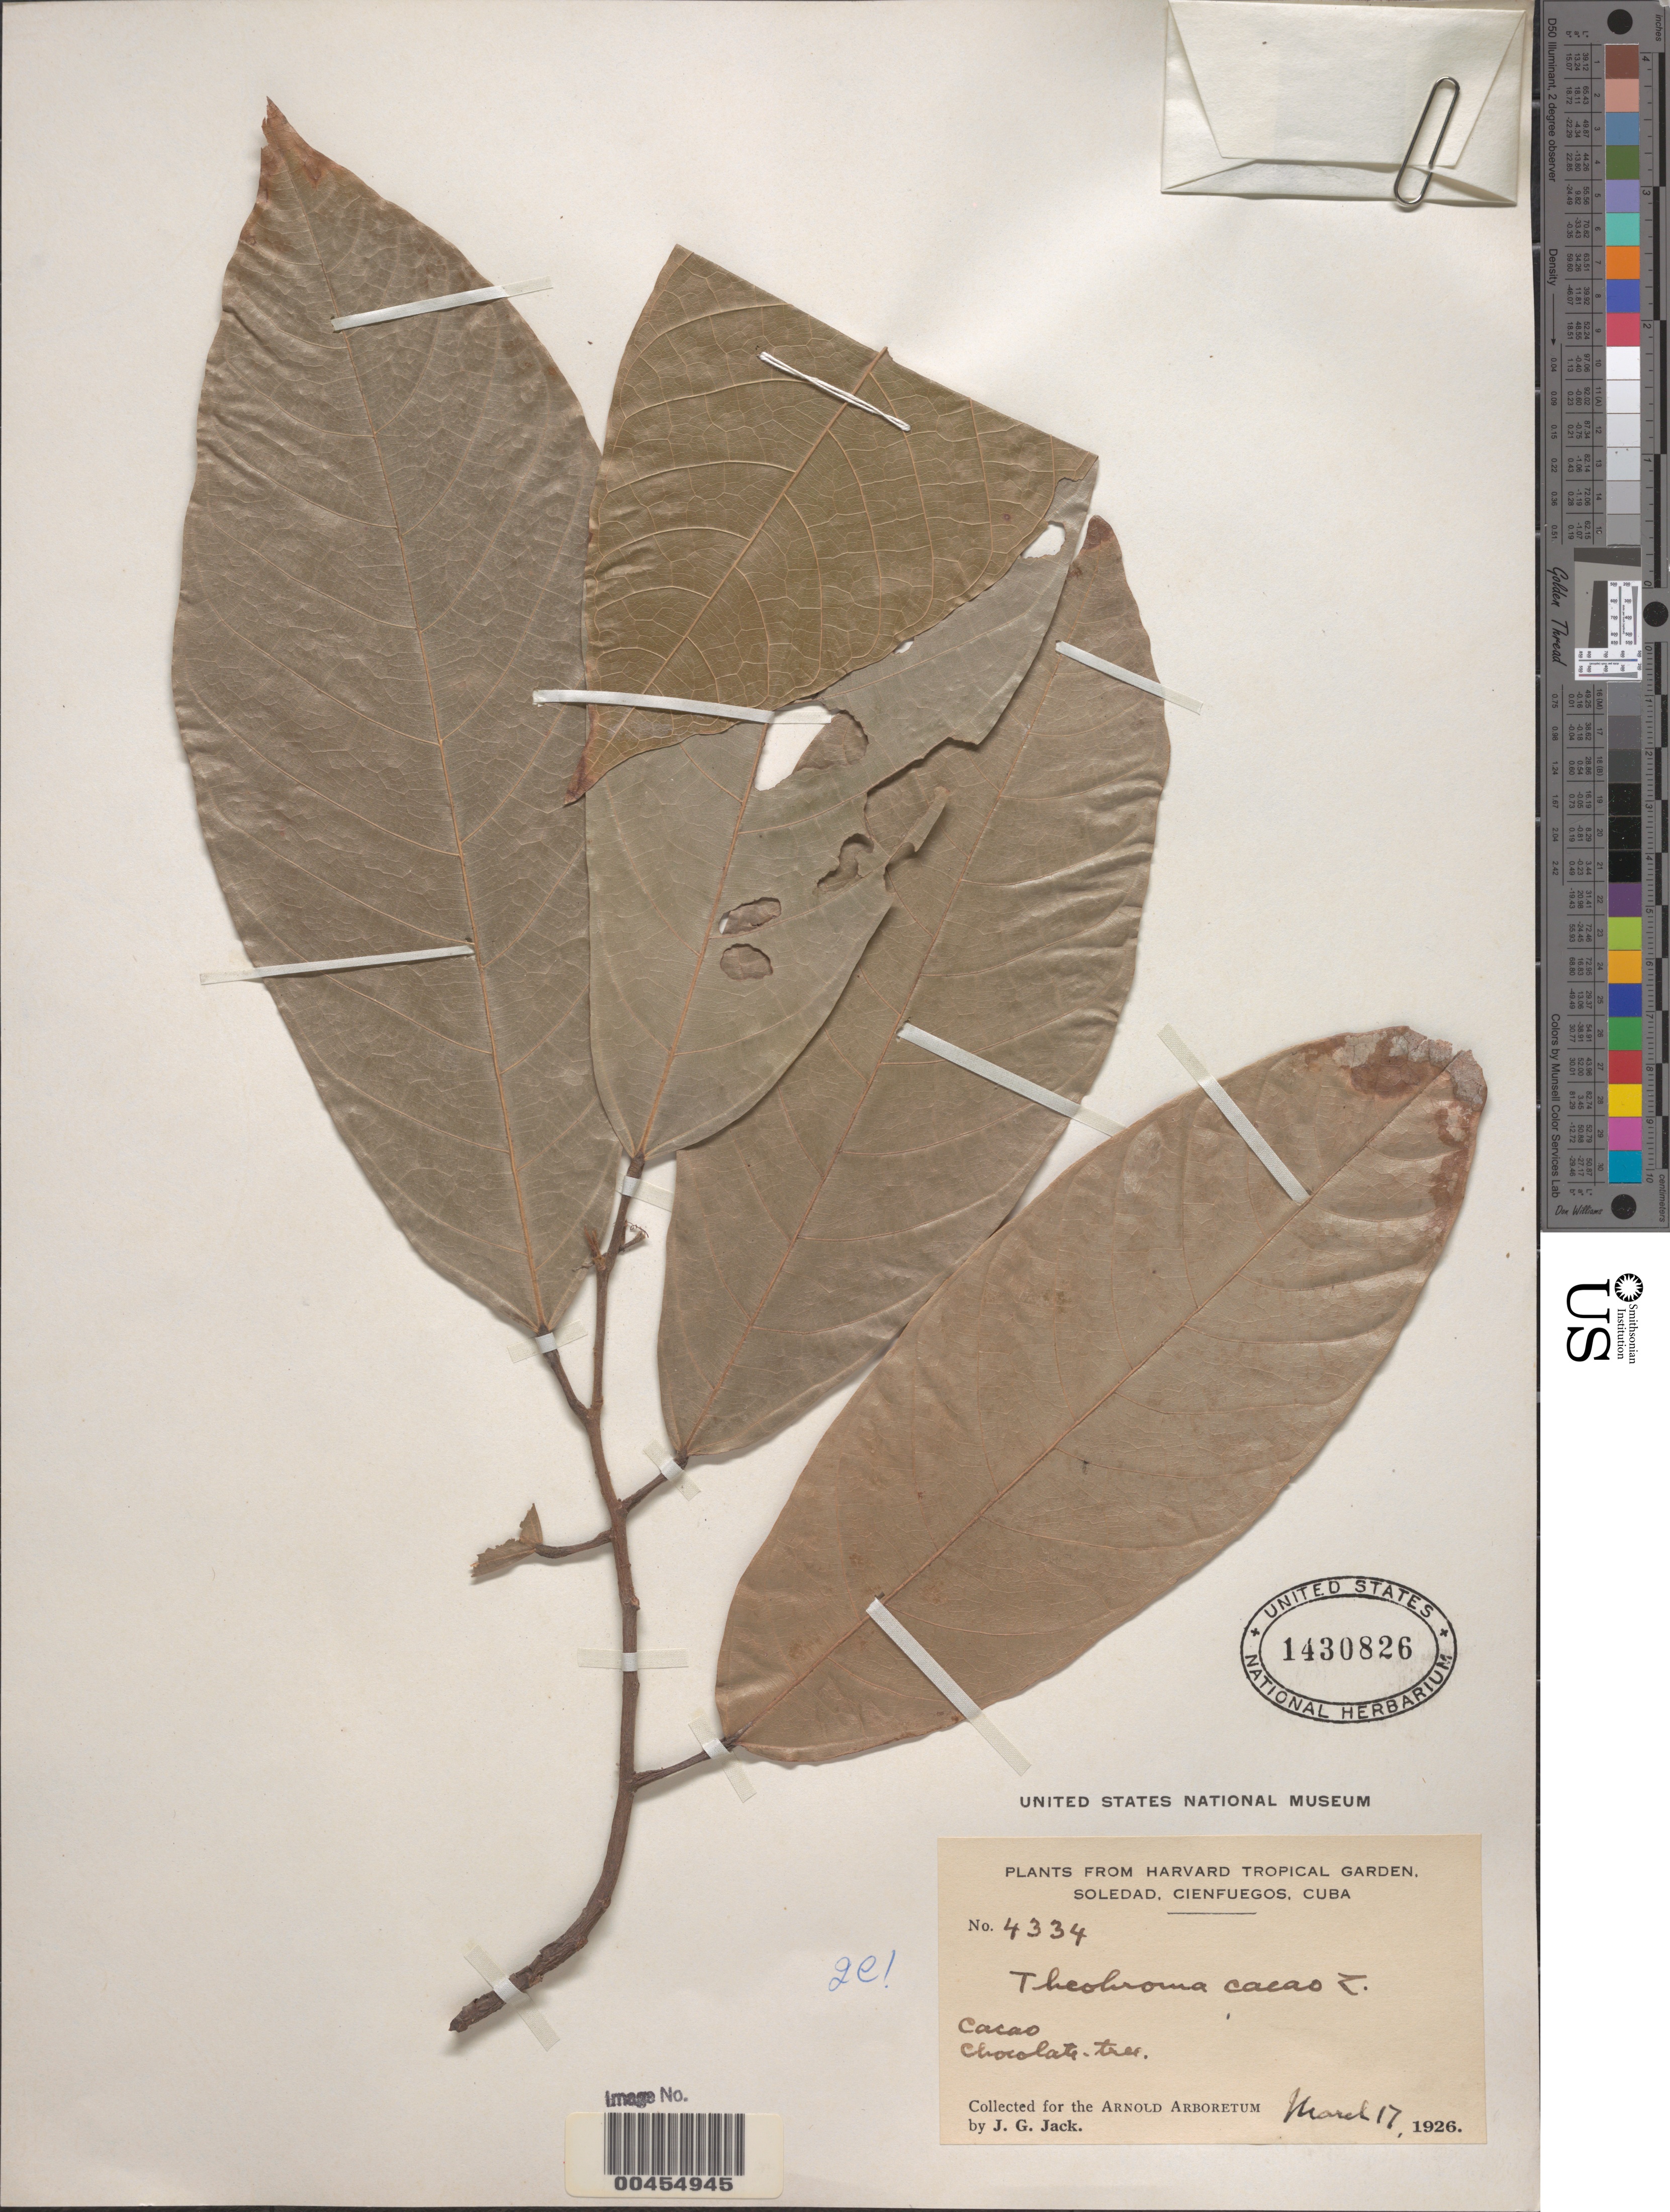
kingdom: Plantae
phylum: Tracheophyta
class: Magnoliopsida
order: Malvales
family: Malvaceae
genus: Theobroma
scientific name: Theobroma cacao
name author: L.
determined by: Cuatrecasas, J.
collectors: J. G. Jack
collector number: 4334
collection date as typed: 17 Mar 1926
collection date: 1926-03-17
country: Cuba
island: Greater Antilles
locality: Soledad, Cienfuegos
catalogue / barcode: US 1430826